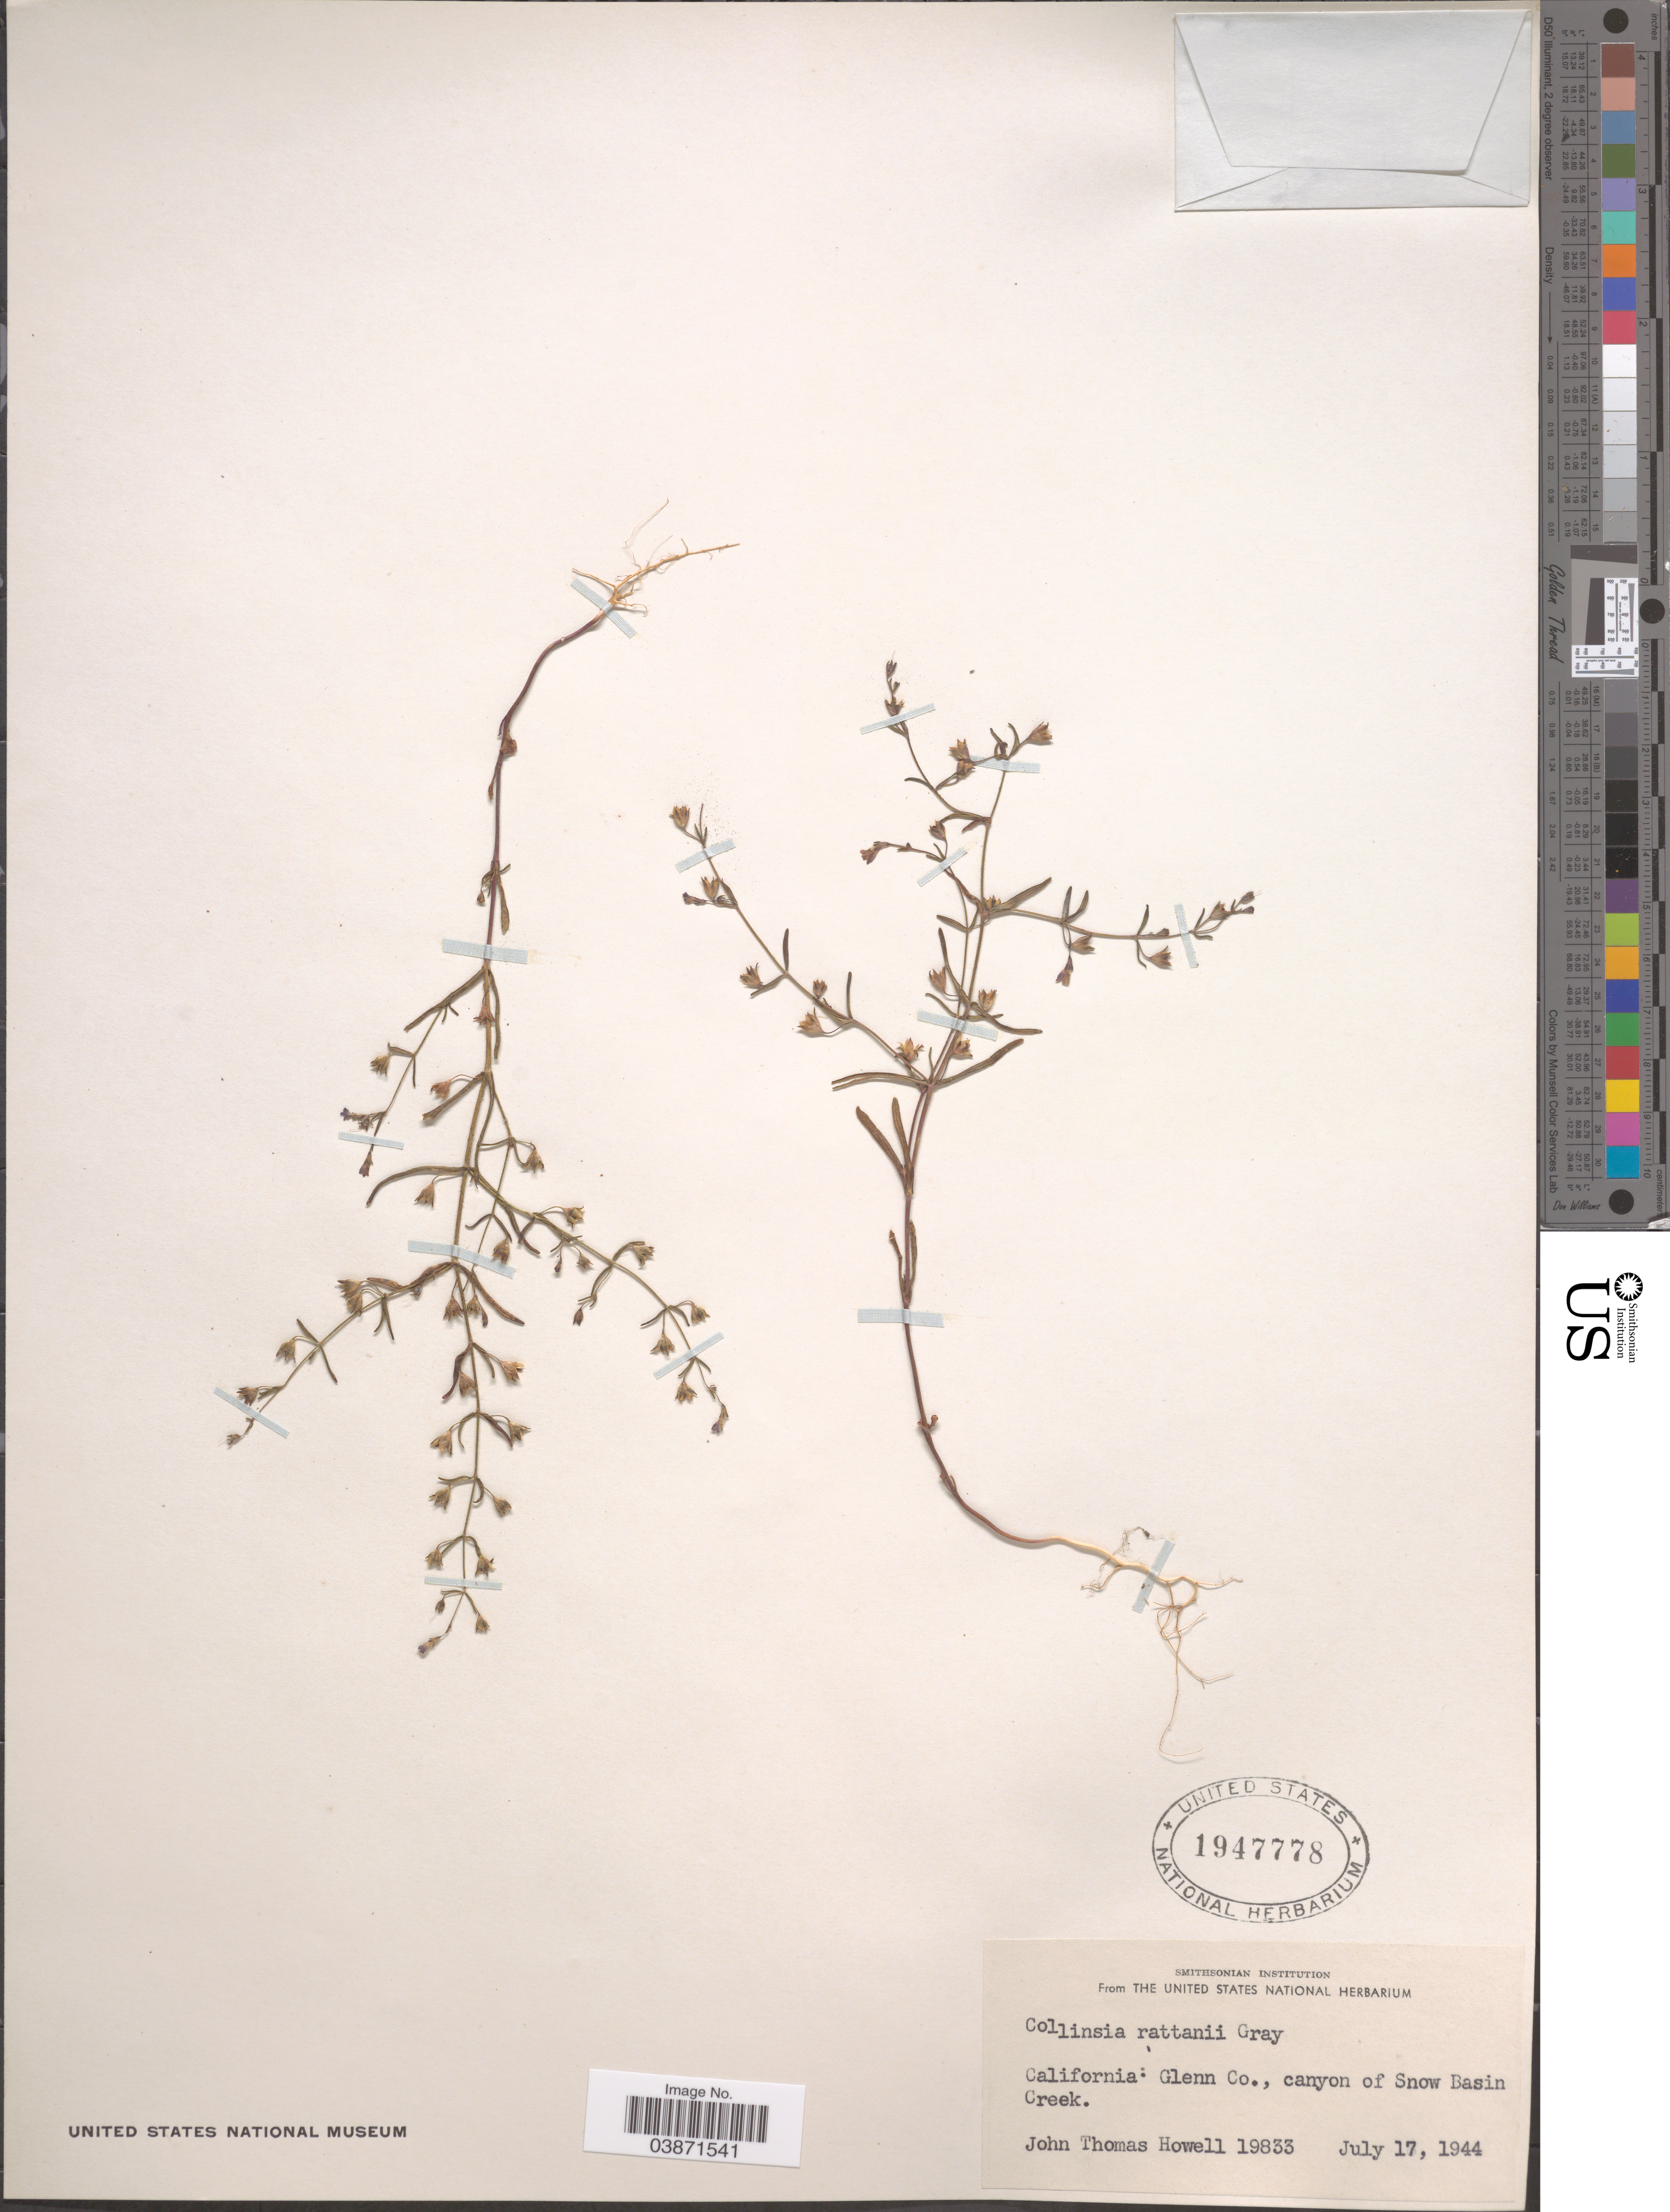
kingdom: Plantae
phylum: Tracheophyta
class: Magnoliopsida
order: Lamiales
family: Plantaginaceae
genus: Collinsia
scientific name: Collinsia rattanii var. typica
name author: Newsom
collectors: J. T. Howell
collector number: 19833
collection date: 1944-07-17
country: United States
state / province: California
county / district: Glenn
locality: Glenn Co., canyon of Snow Basin Creek.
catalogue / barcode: US 1947778